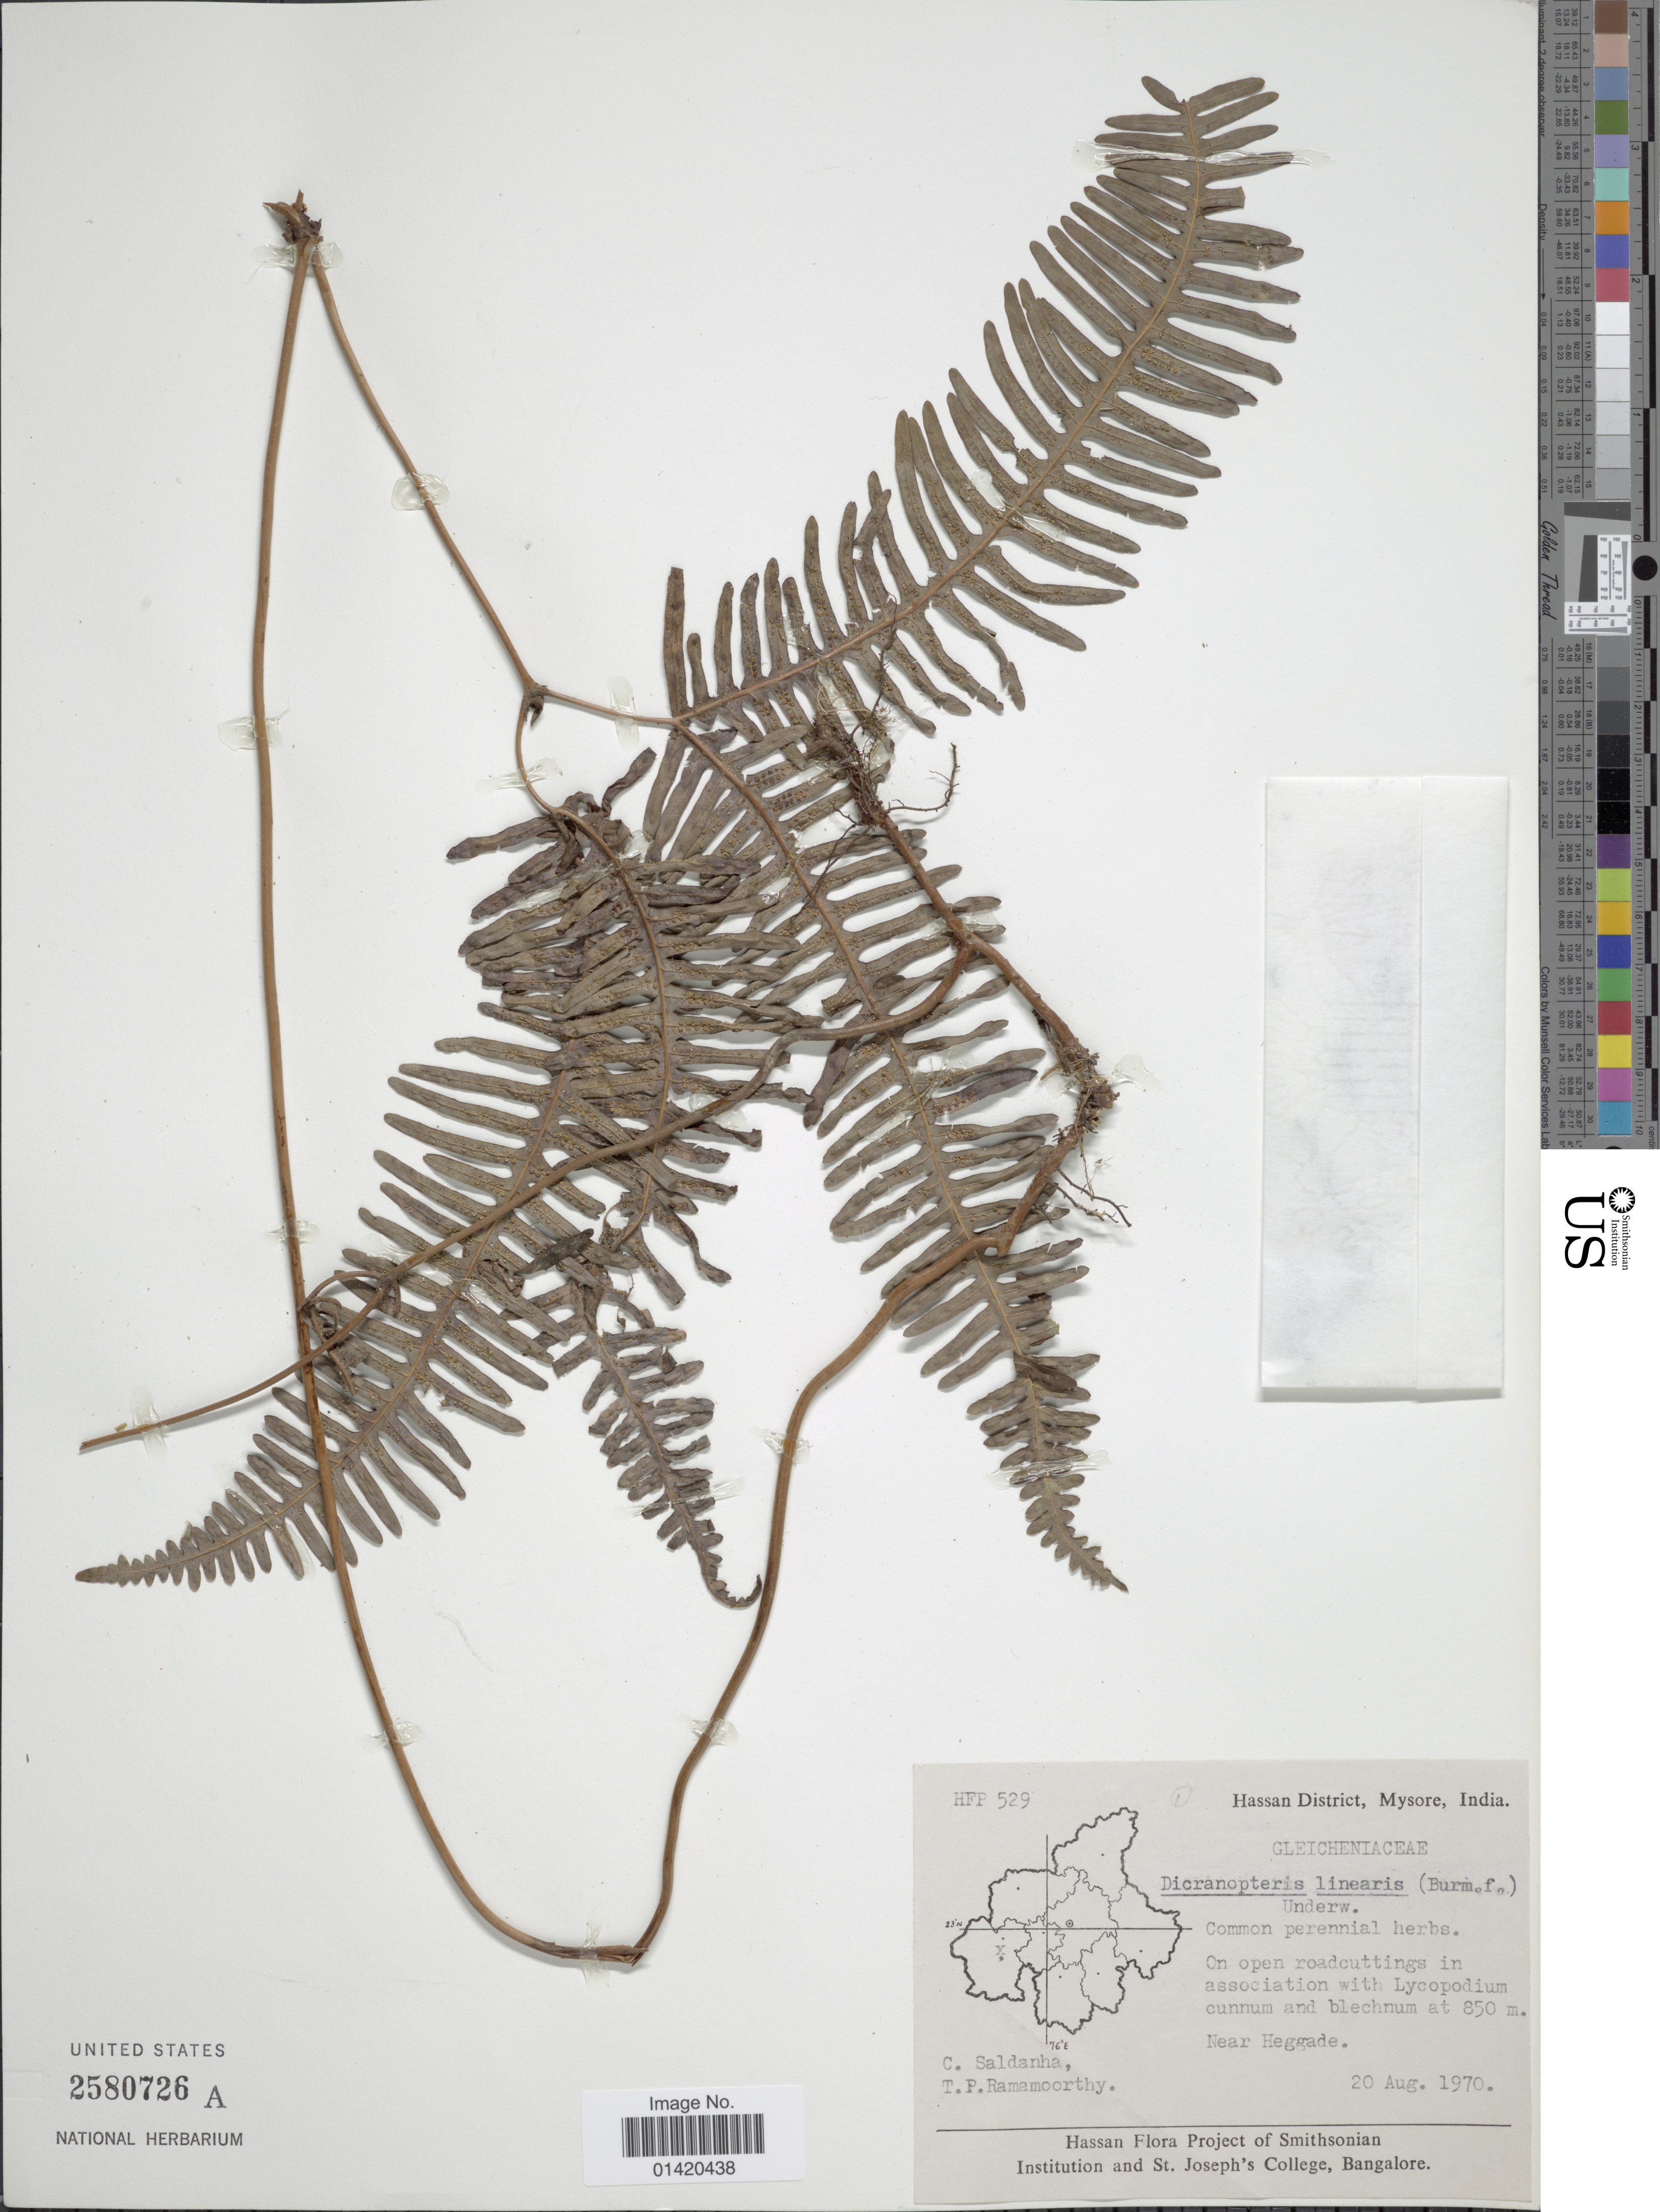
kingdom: Plantae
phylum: Tracheophyta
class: Polypodiopsida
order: Gleicheniales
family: Gleicheniaceae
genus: Dicranopteris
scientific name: Dicranopteris linearis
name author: (Burm. f.) Underw.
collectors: C. Saldanha & T. P. Ramamoorthy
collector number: HFP 529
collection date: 1970-08-20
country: India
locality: Hassan District, Mysore, Near Heggade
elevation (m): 850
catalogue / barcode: US 2580726